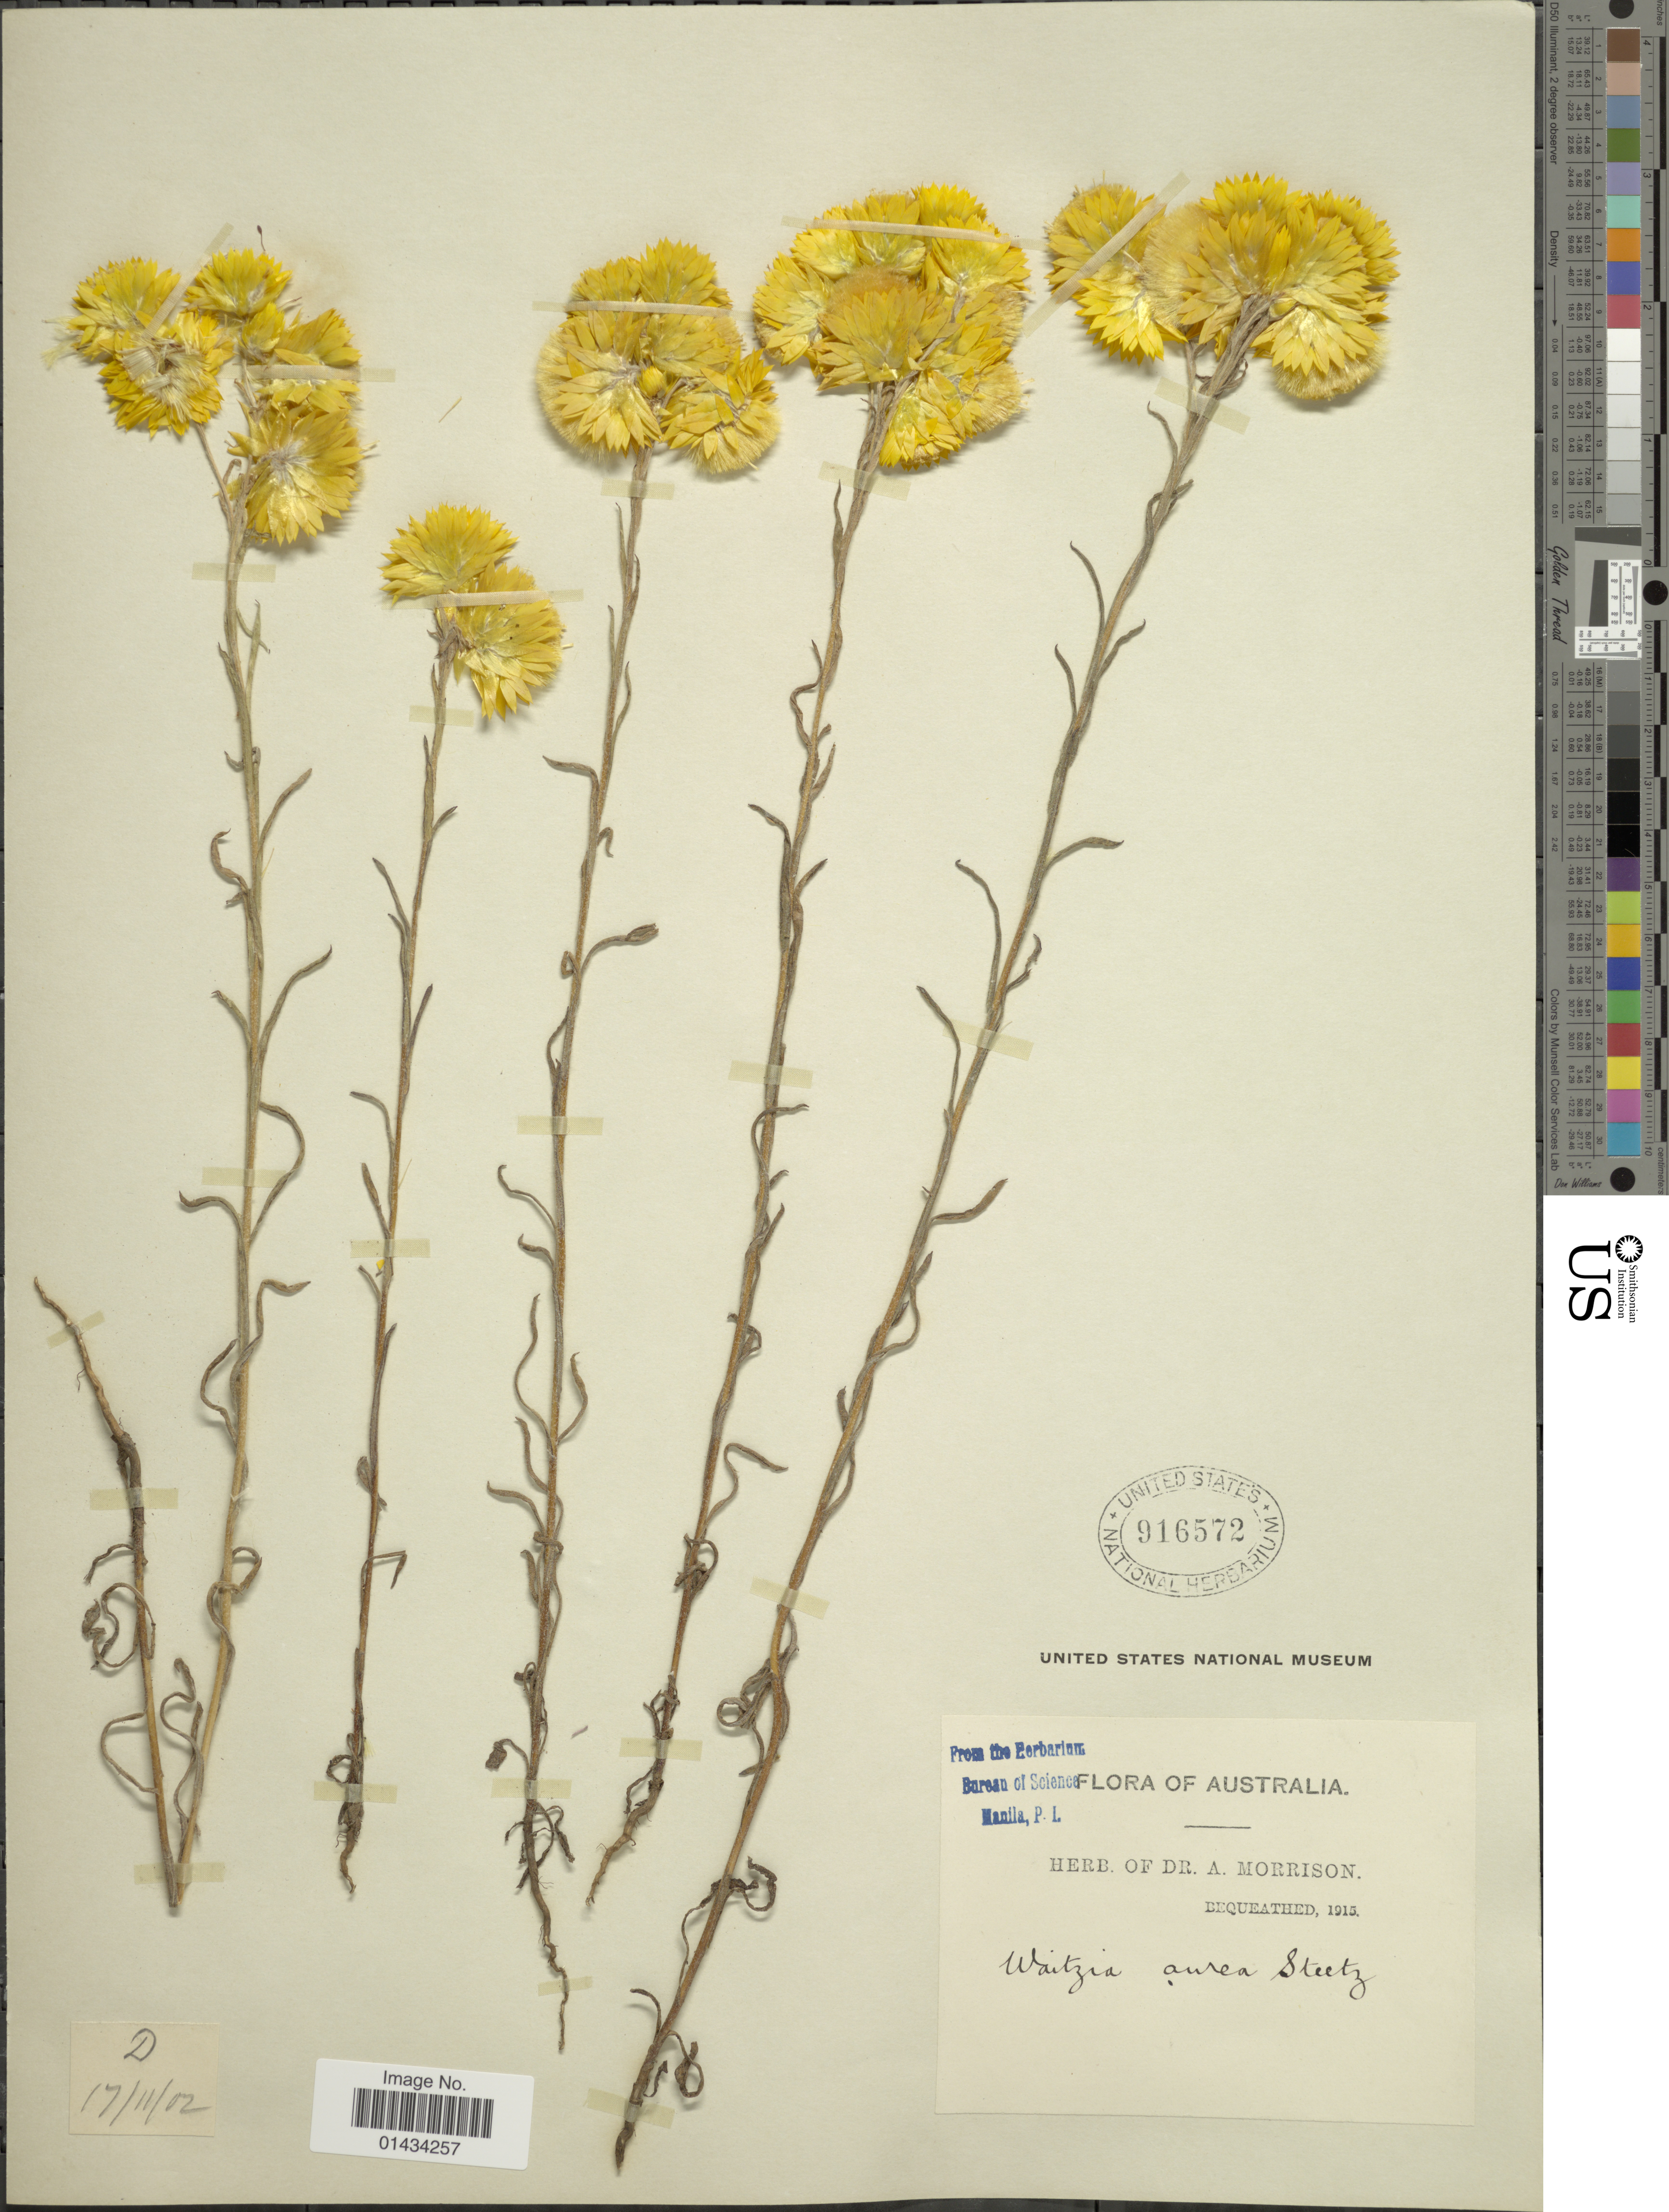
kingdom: Plantae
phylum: Tracheophyta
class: Magnoliopsida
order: Asterales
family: Asteraceae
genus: Waitzia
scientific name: Waitzia aurea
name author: (Benth.) Steetz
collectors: ex herb. Dr. A. Morrison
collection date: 1915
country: Australia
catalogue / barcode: US 916572